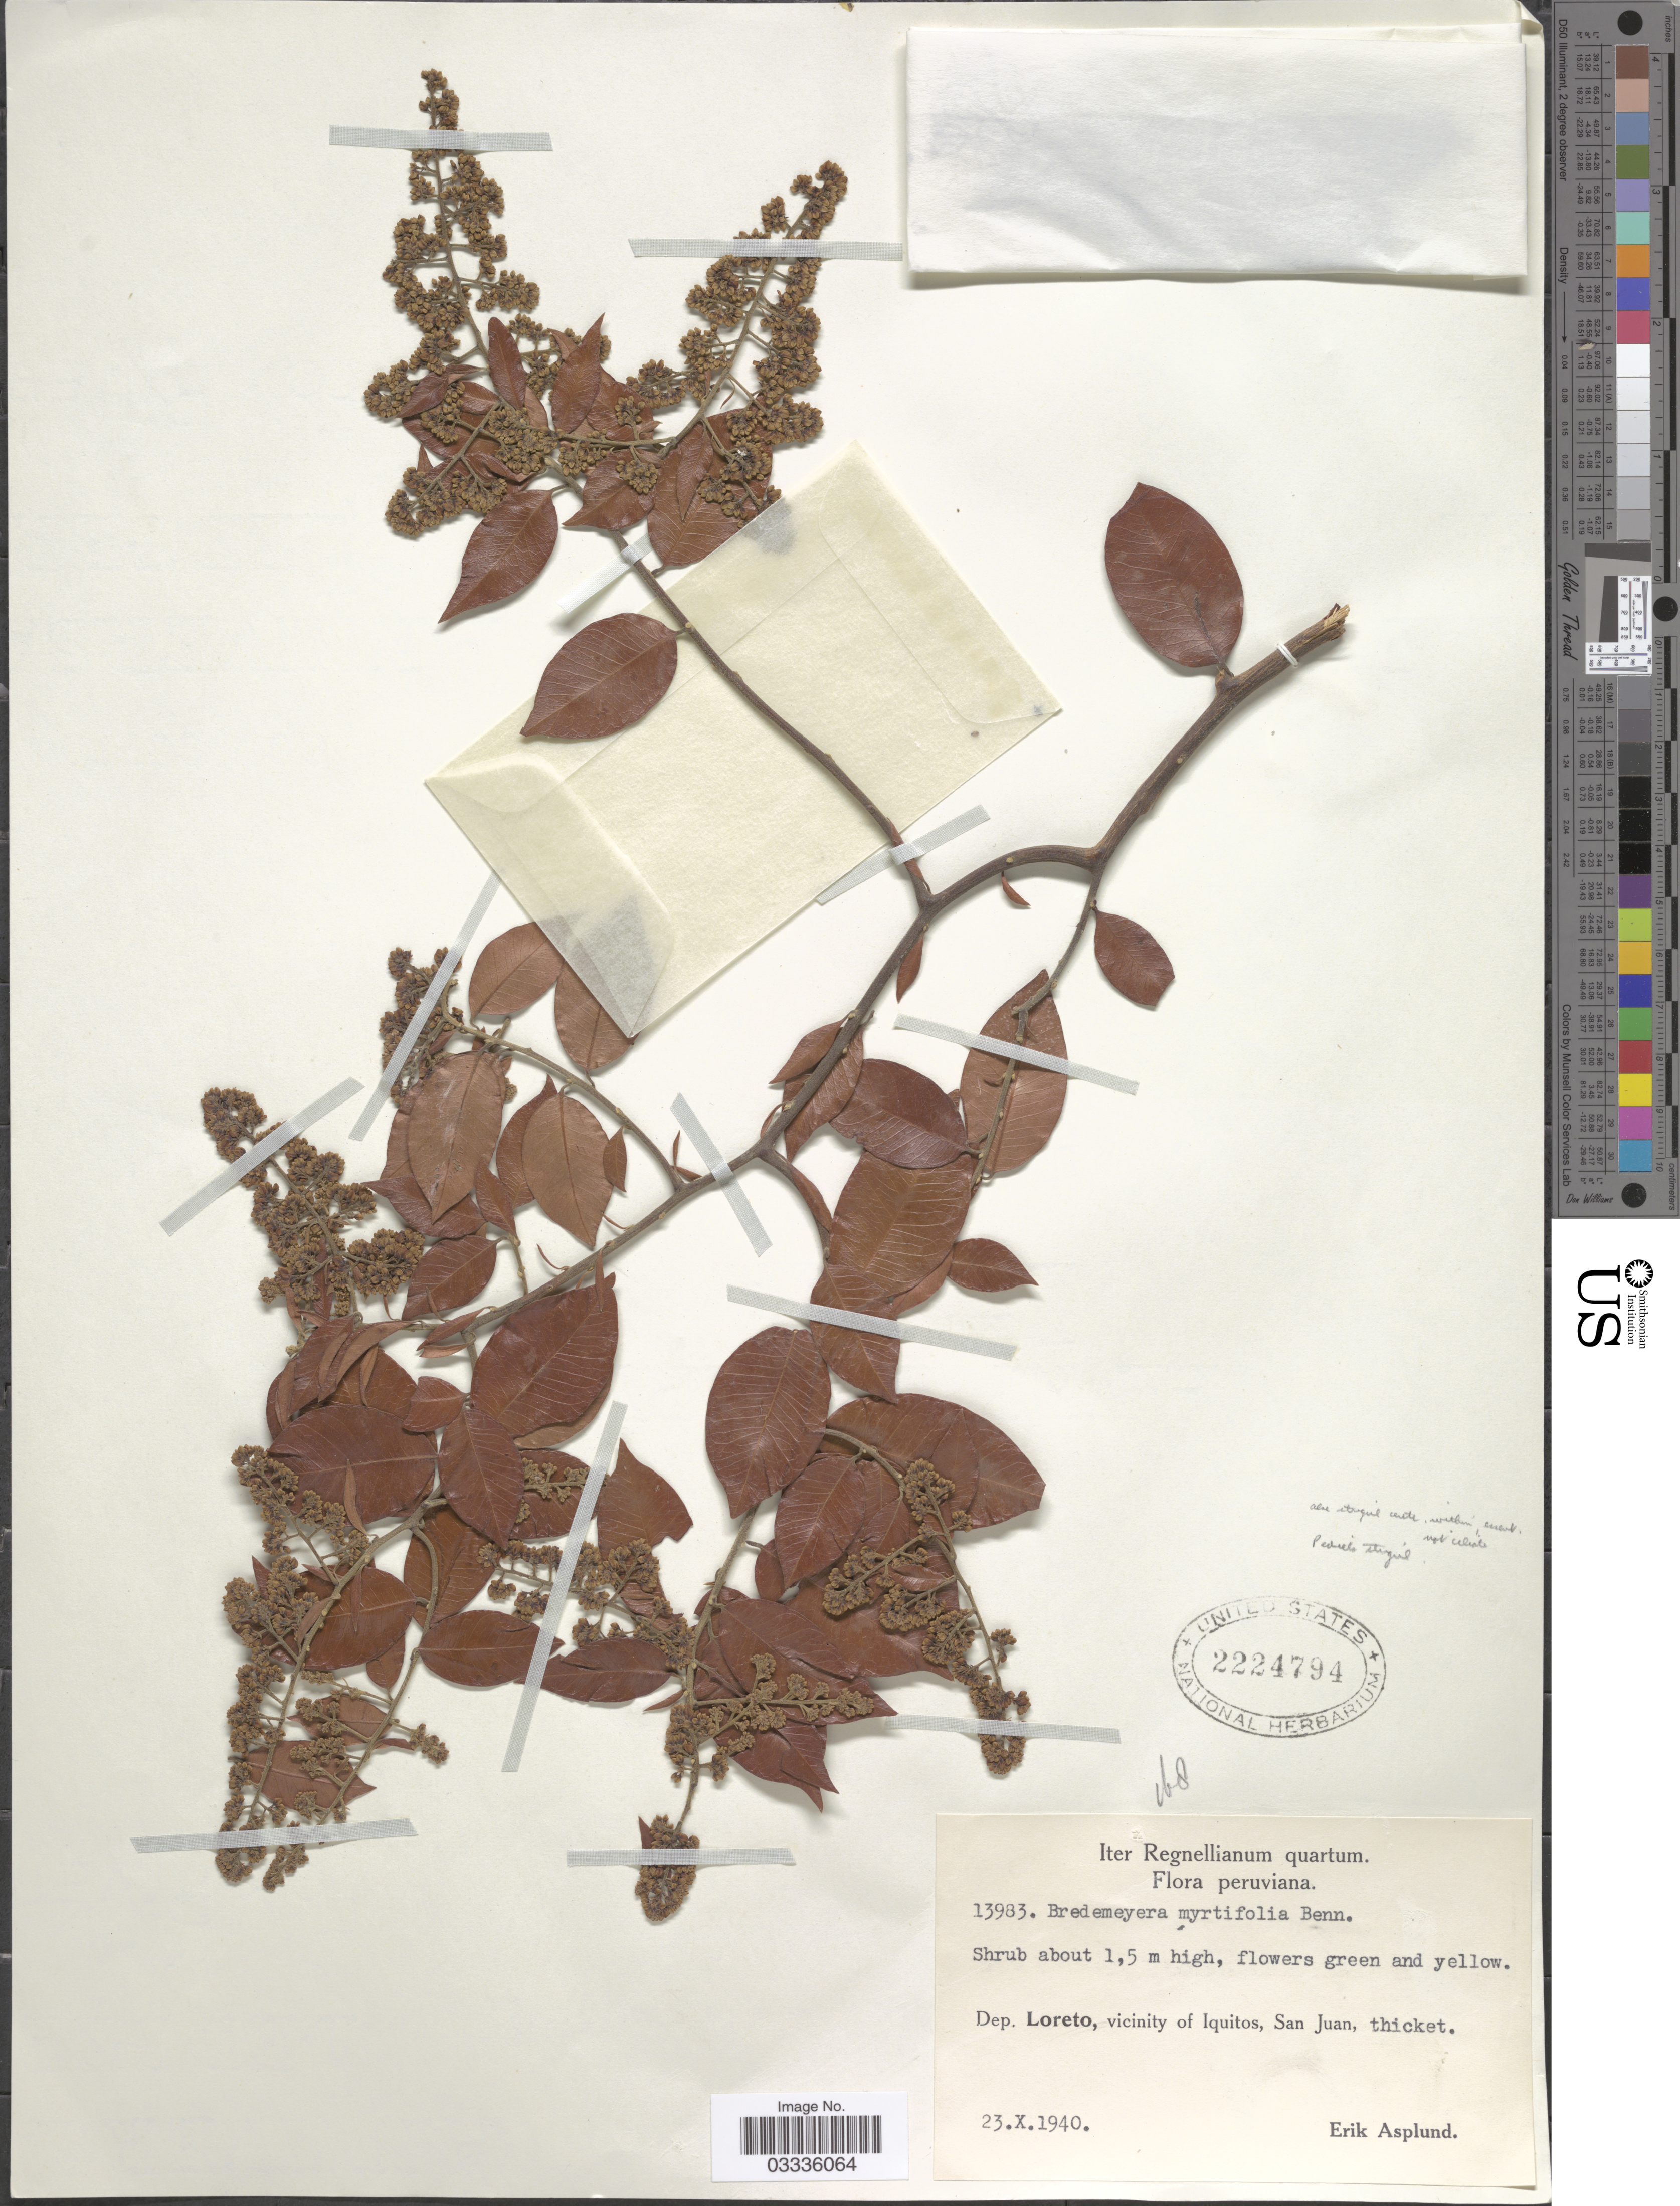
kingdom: Plantae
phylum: Tracheophyta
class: Magnoliopsida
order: Fabales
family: Polygalaceae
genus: Bredemeyera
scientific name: Bredemeyera myrtifolia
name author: A.W. Benn.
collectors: E. Asplund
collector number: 13983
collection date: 1940-10-23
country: Peru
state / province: Loreto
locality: Dep. Loreto, vicinity of Iquitos, San Juan, thicket.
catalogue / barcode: US 2224794